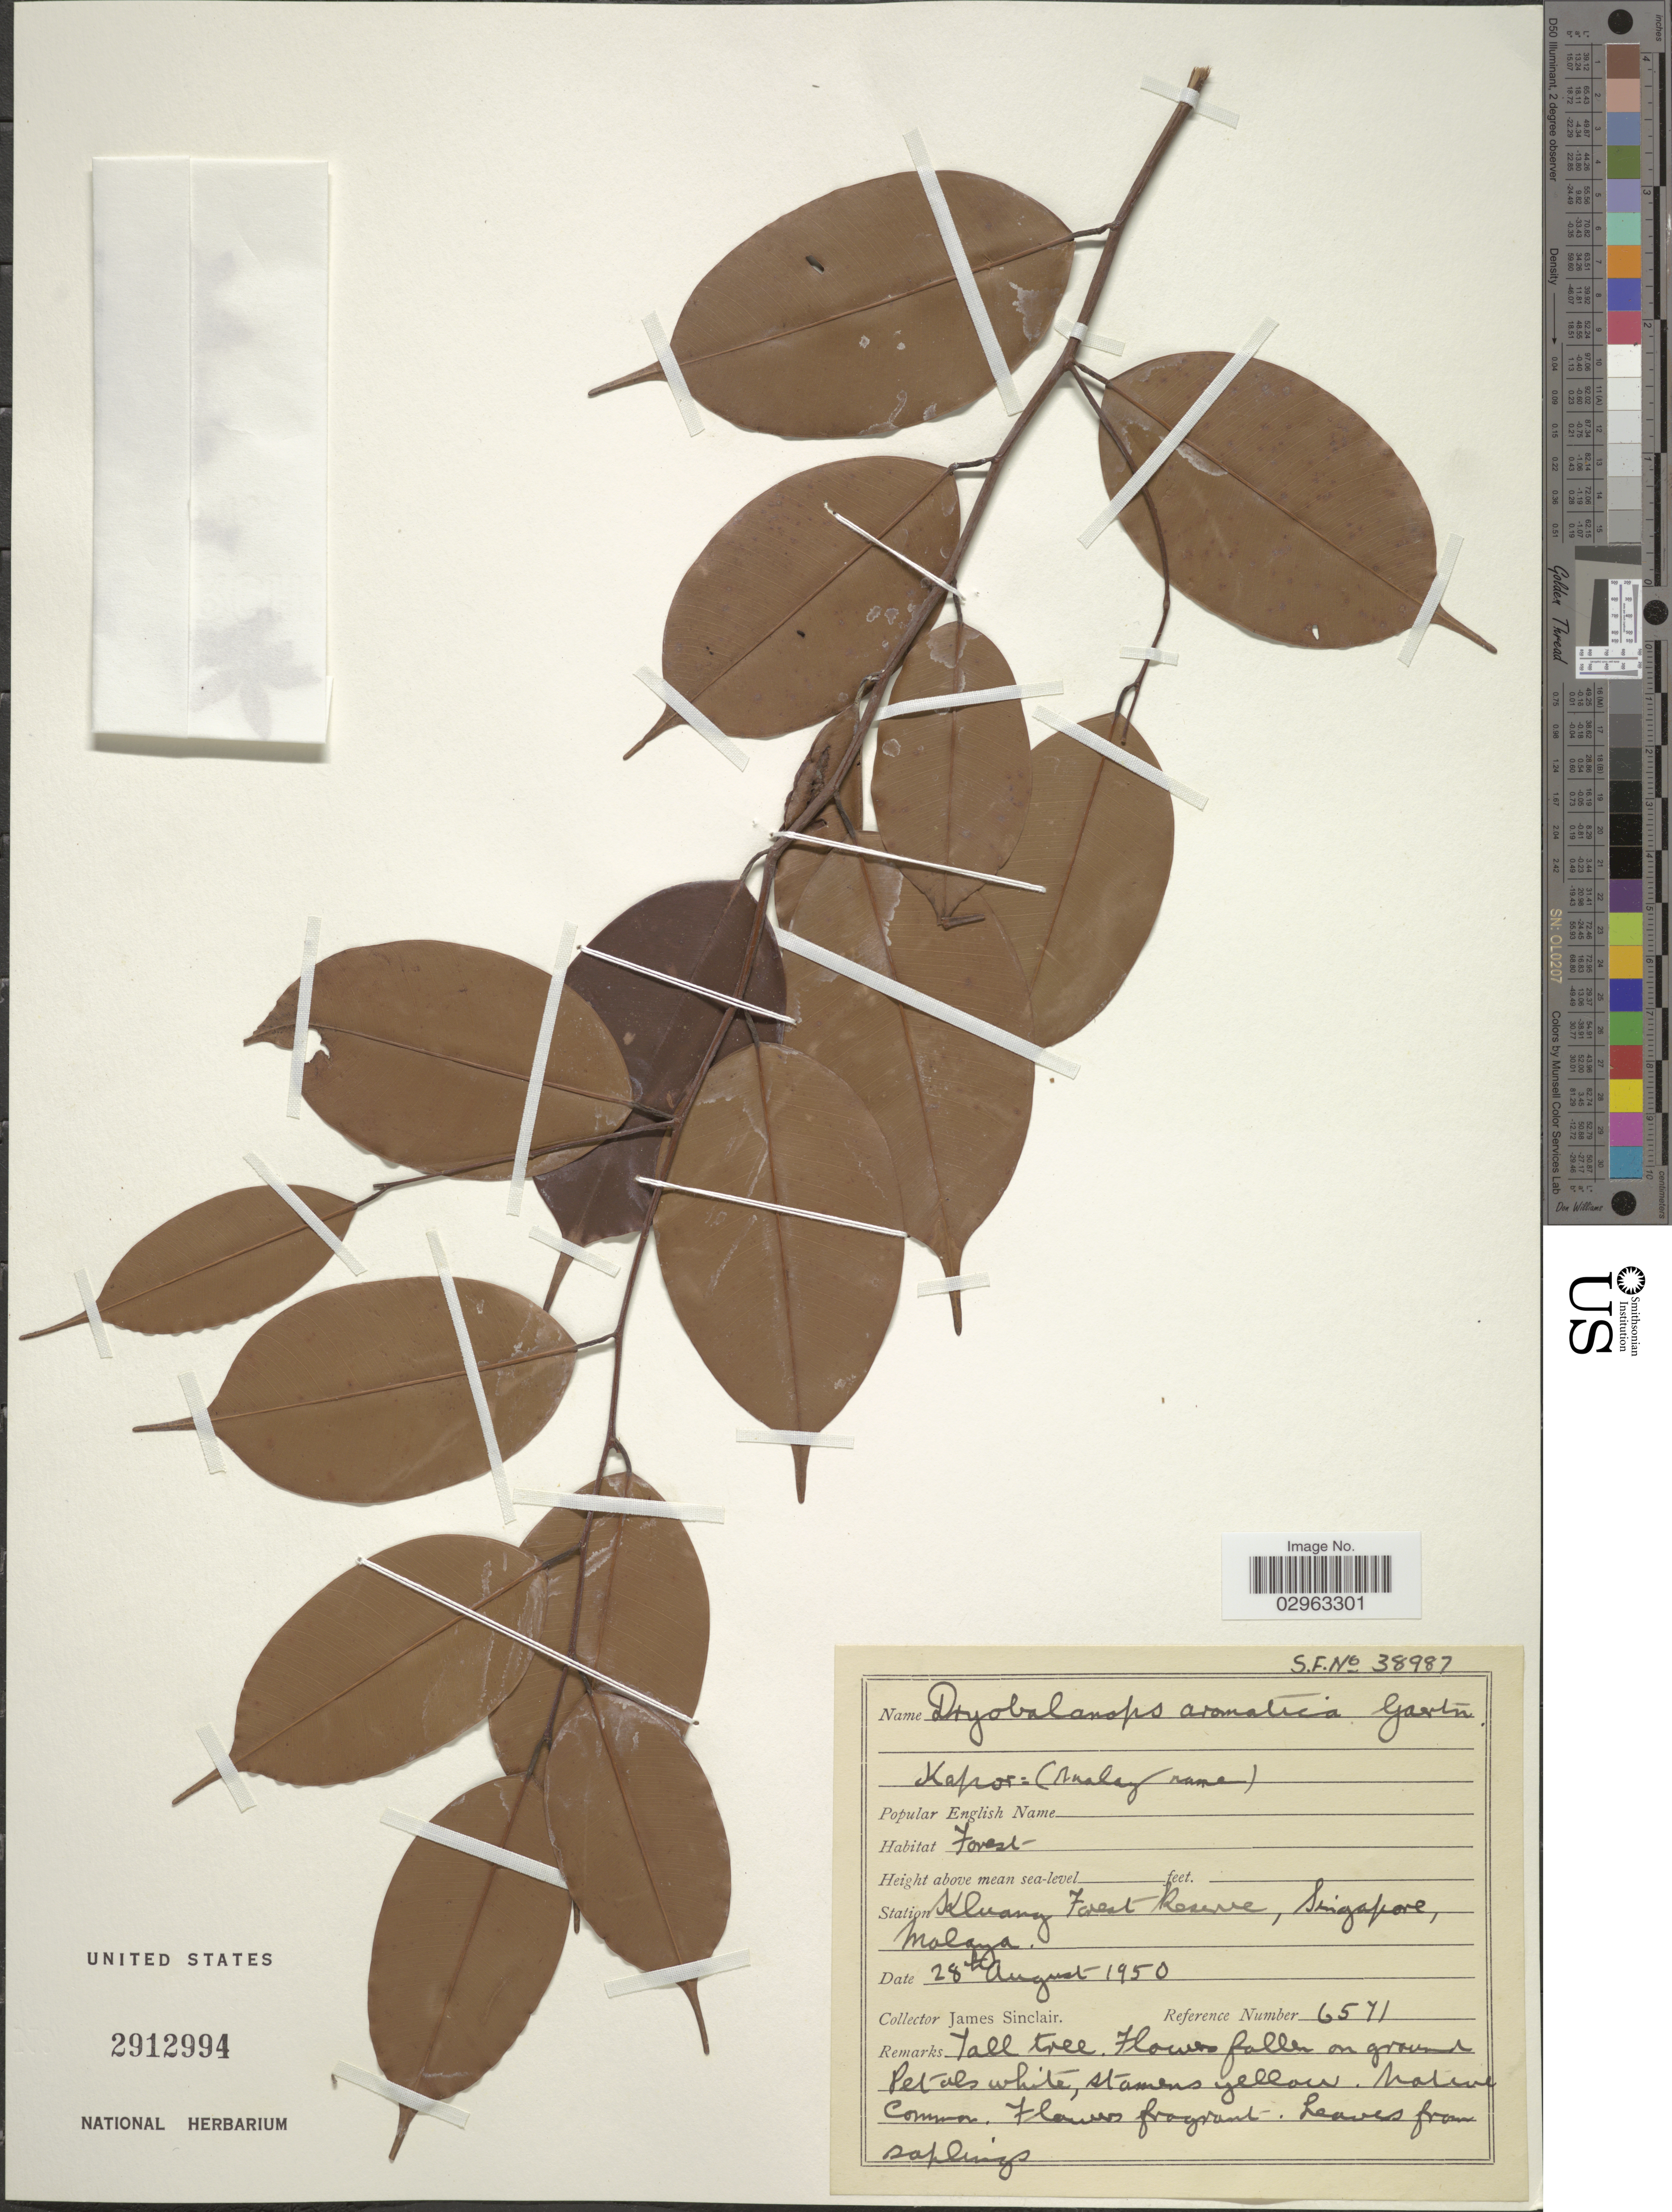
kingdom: Plantae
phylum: Tracheophyta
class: Magnoliopsida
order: Malvales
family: Dipterocarpaceae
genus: Dryobalanops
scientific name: Dryobalanops aromatica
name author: C.F. Gaertn.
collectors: J. Sinclair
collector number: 6571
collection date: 1950-08-28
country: Singapore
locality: Station Kluang Forest Reserve, Singapore, Malaya.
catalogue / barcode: US 2912994